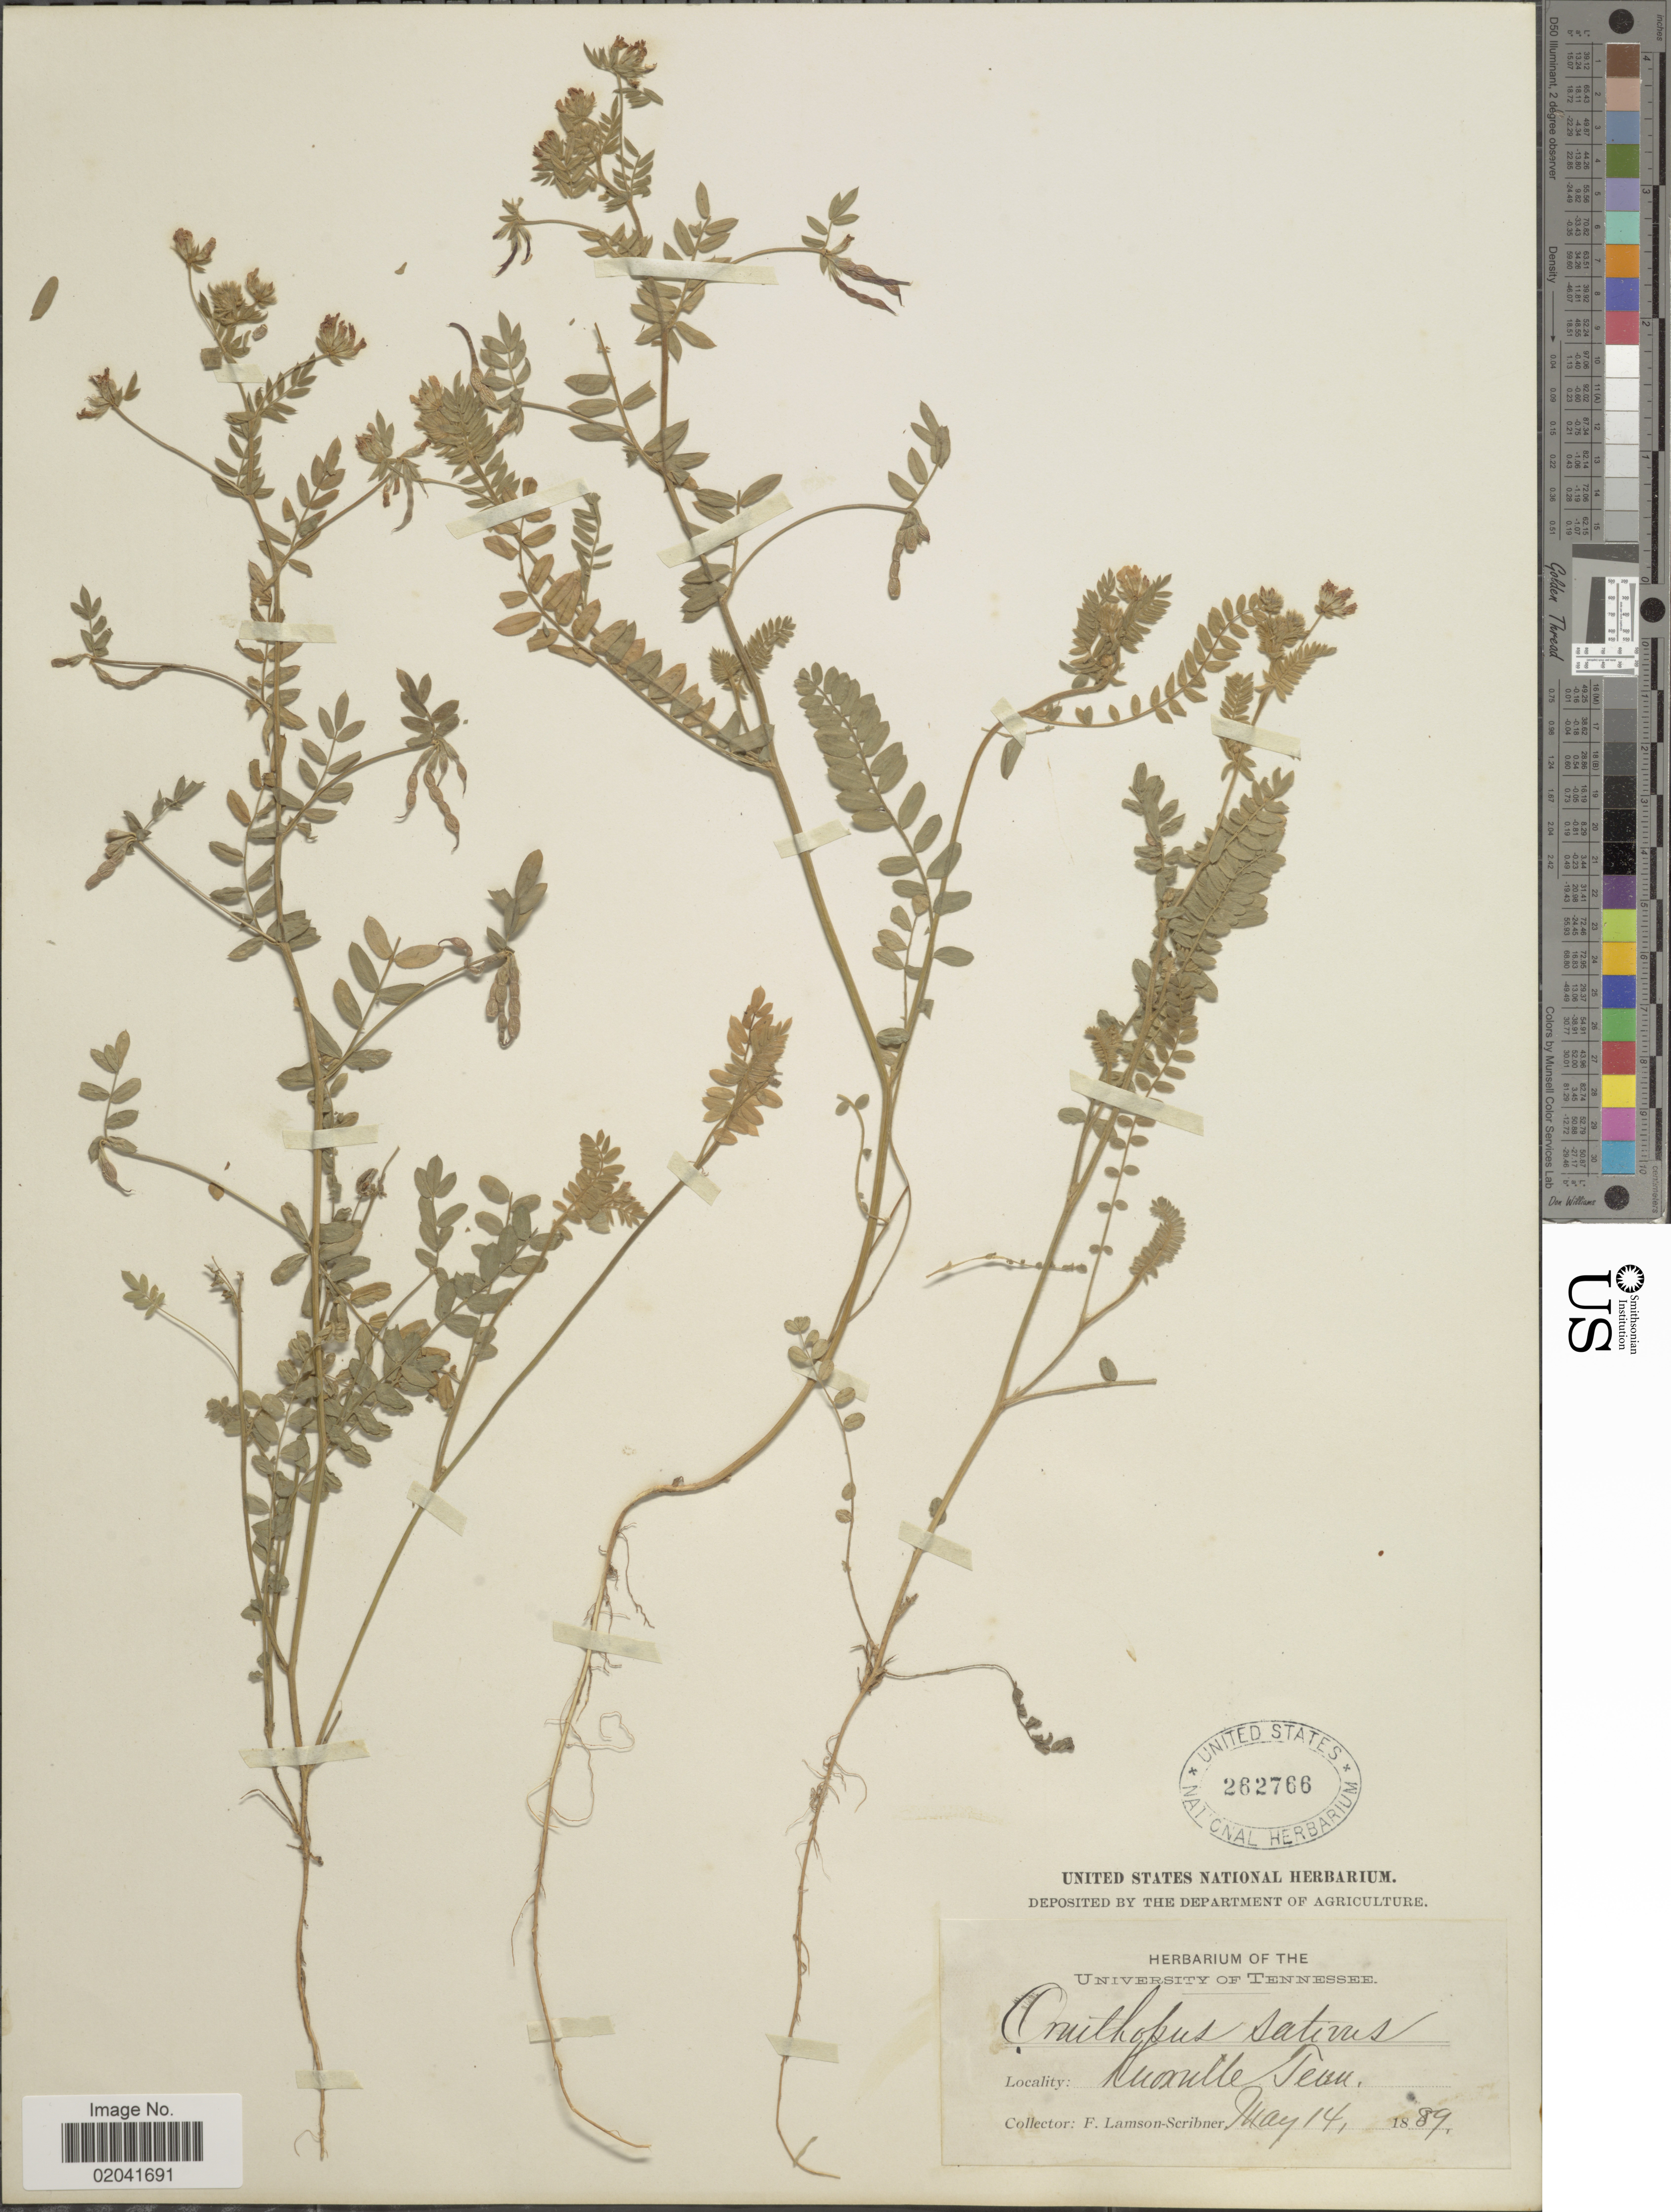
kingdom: Plantae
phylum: Tracheophyta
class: Magnoliopsida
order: Fabales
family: Fabaceae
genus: Ornithopus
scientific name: Ornithopus sativus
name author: Brot.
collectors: F. Lamson-Scribner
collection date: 1889-05-14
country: United States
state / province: Tennessee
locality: Kuonville Tenn.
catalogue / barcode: US 262766